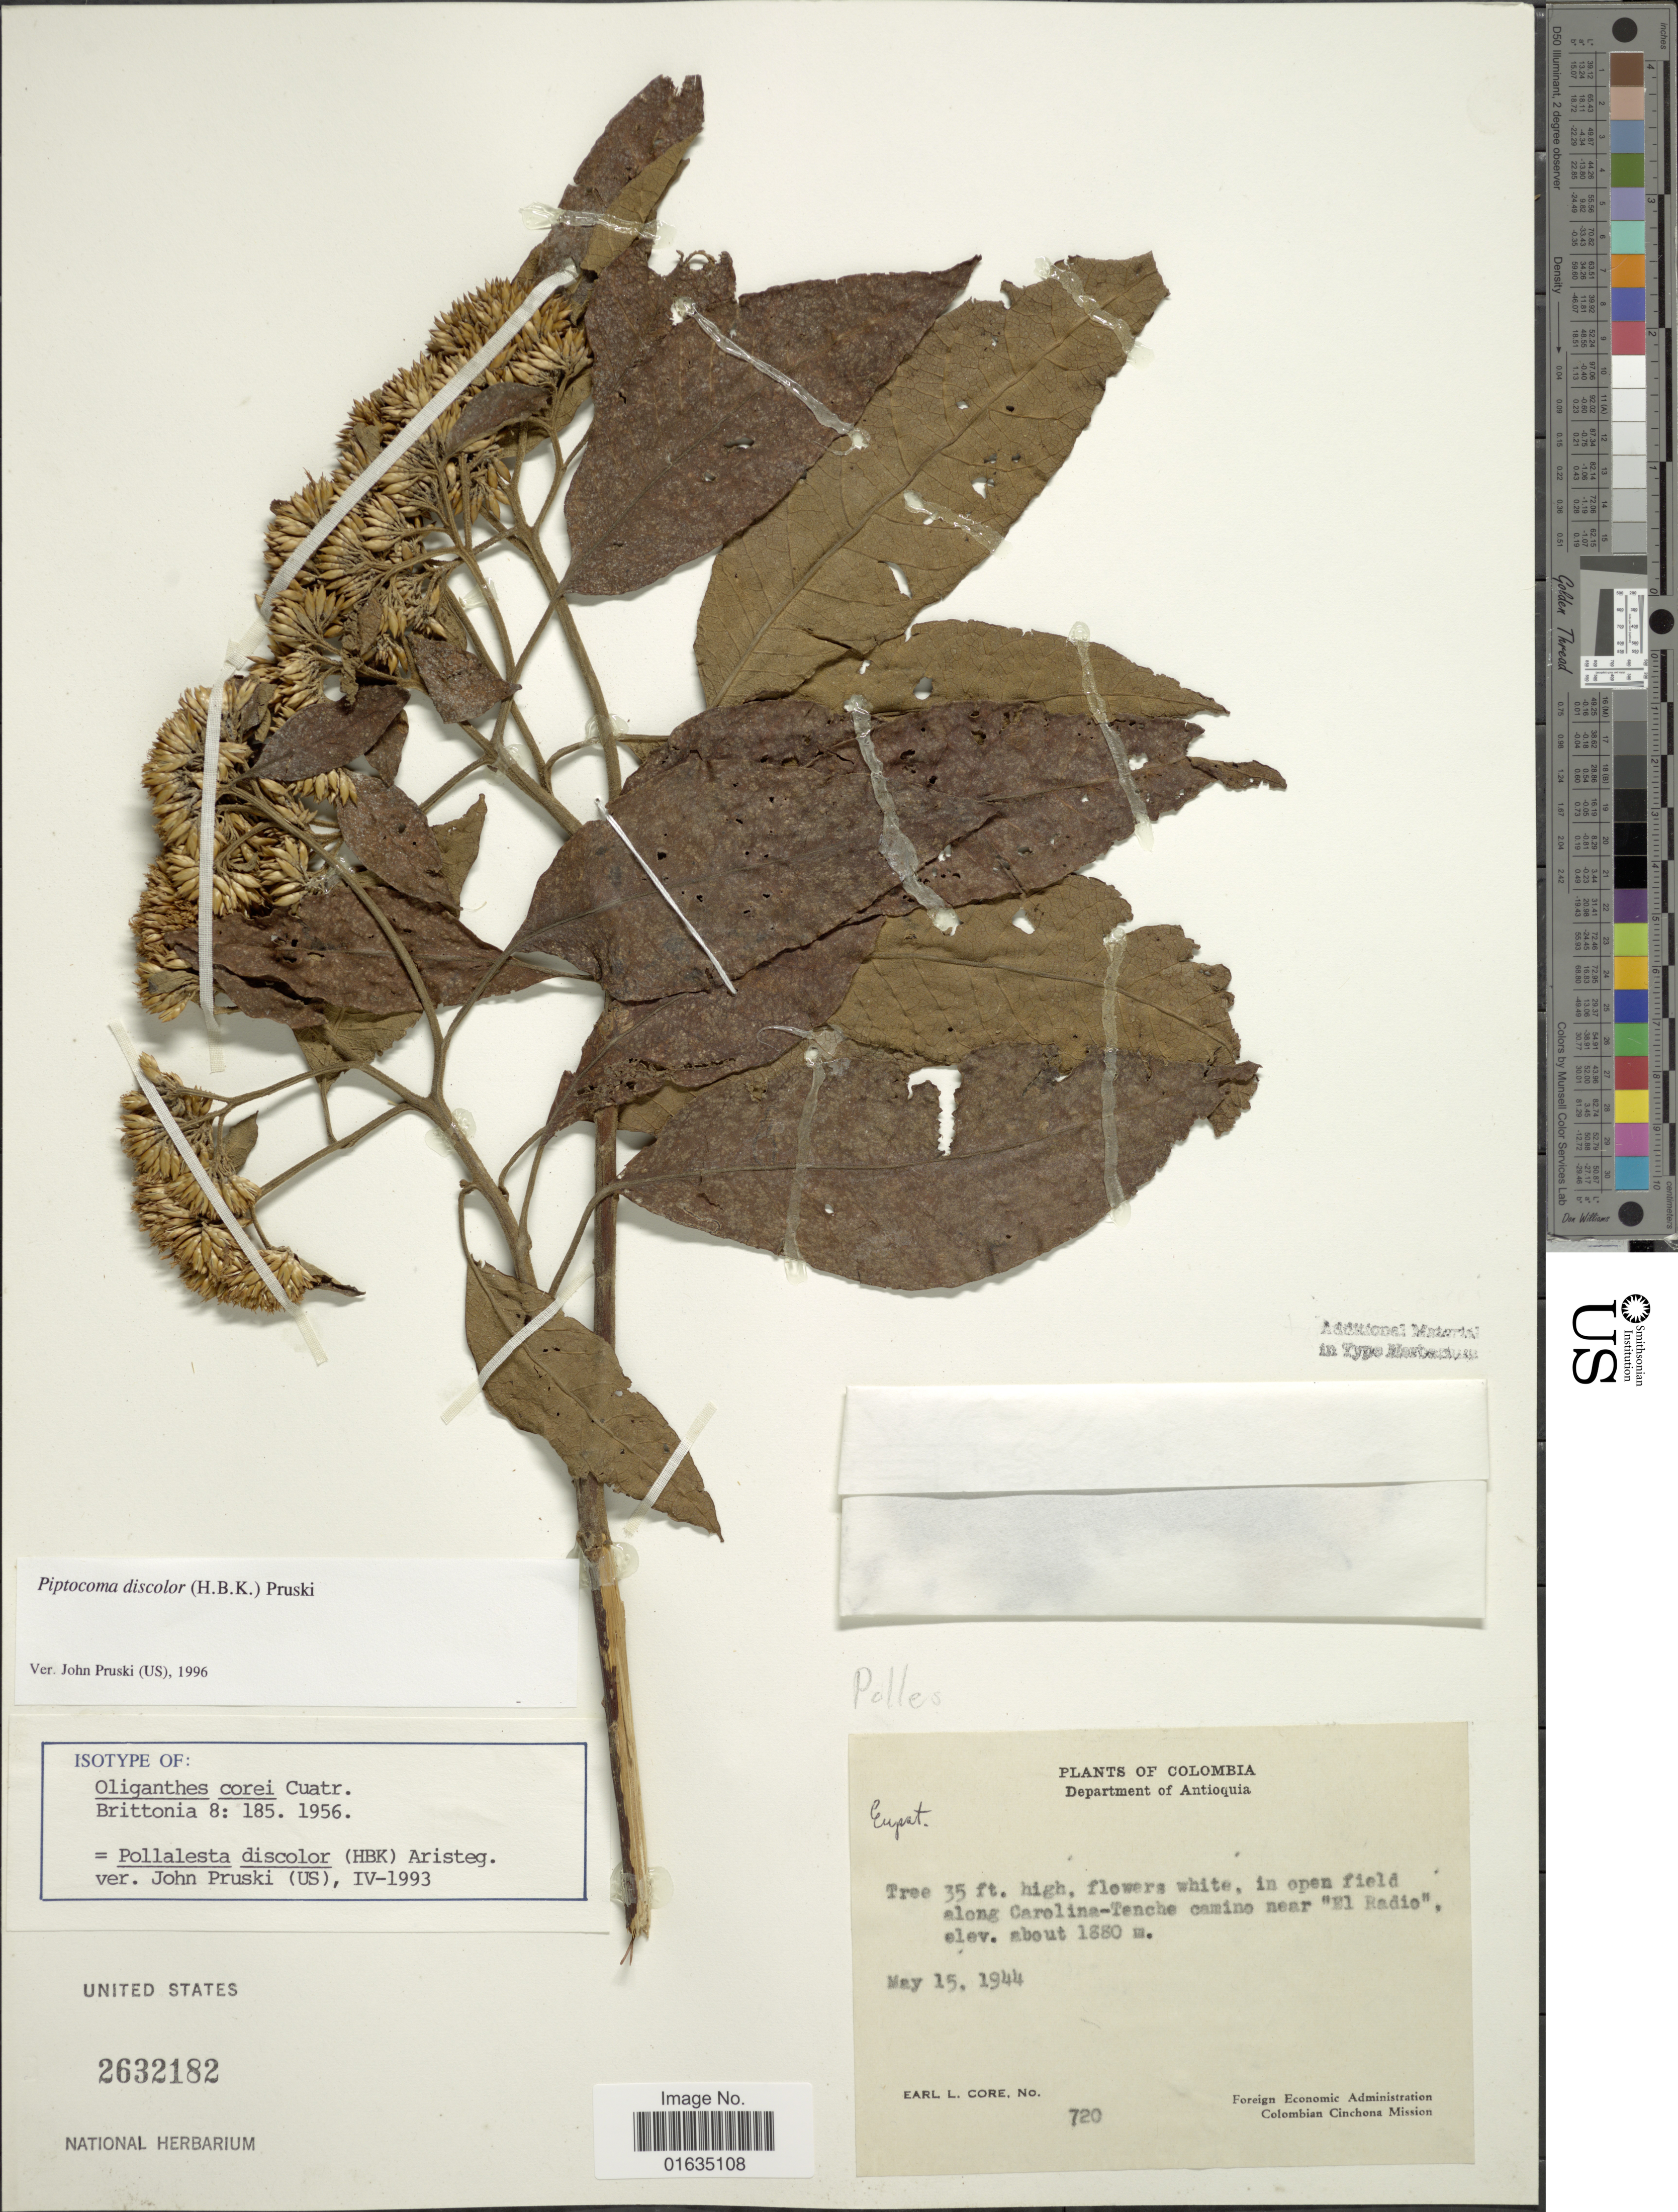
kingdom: Plantae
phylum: Tracheophyta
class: Magnoliopsida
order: Asterales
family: Asteraceae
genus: Pollalesta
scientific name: Pollalesta discolor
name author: (Kunth) Aristeg.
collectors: E. L. Core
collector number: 720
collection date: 1944-05-15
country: Colombia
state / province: Antioquia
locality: Department of Antioquia, along Carolina-Tenche camino near El Radio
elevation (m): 1880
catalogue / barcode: US 2632182